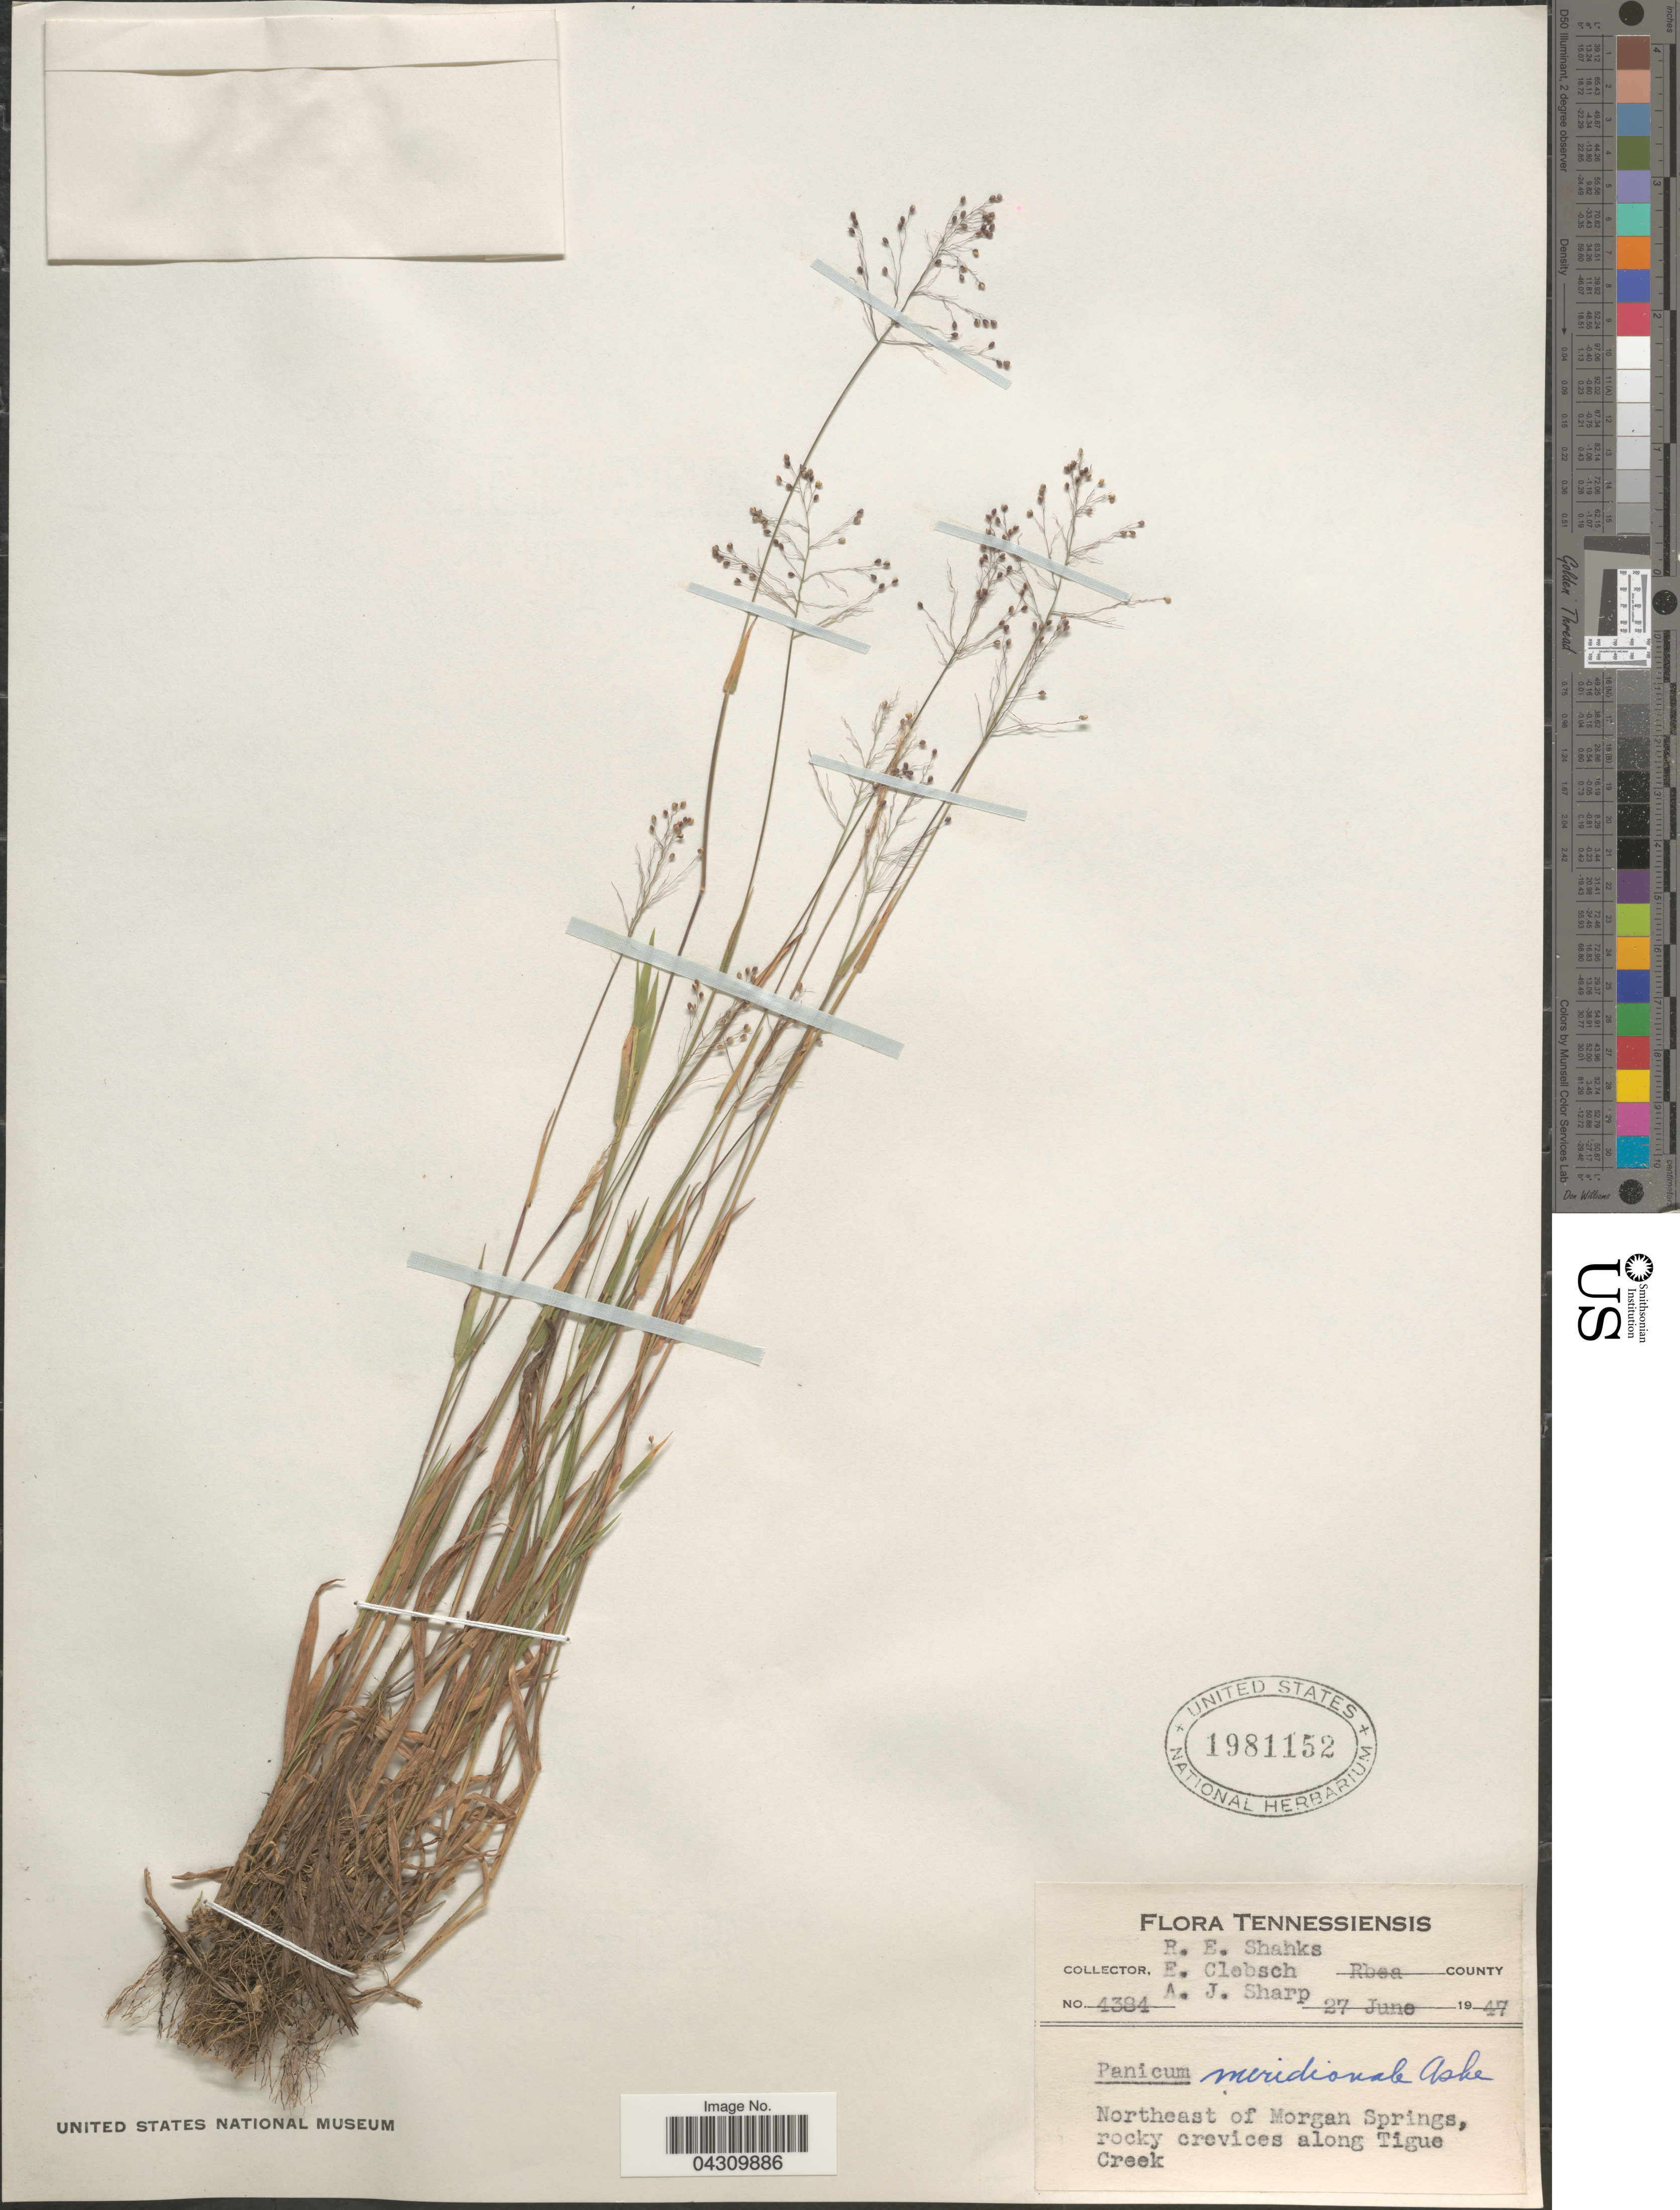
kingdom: Plantae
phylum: Tracheophyta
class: Liliopsida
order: Poales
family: Poaceae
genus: Dichanthelium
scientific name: Dichanthelium acuminatum var. acuminatum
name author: (Sw.) Gould & C.A. Clark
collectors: R. Shanks, E. Clebsch & A. J. Sharp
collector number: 4384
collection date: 1947-06-27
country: United States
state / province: Tennessee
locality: Rhea County. Northeast of Morgan Springs, rocky crevices along Tigue Creek.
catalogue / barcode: US 1981152